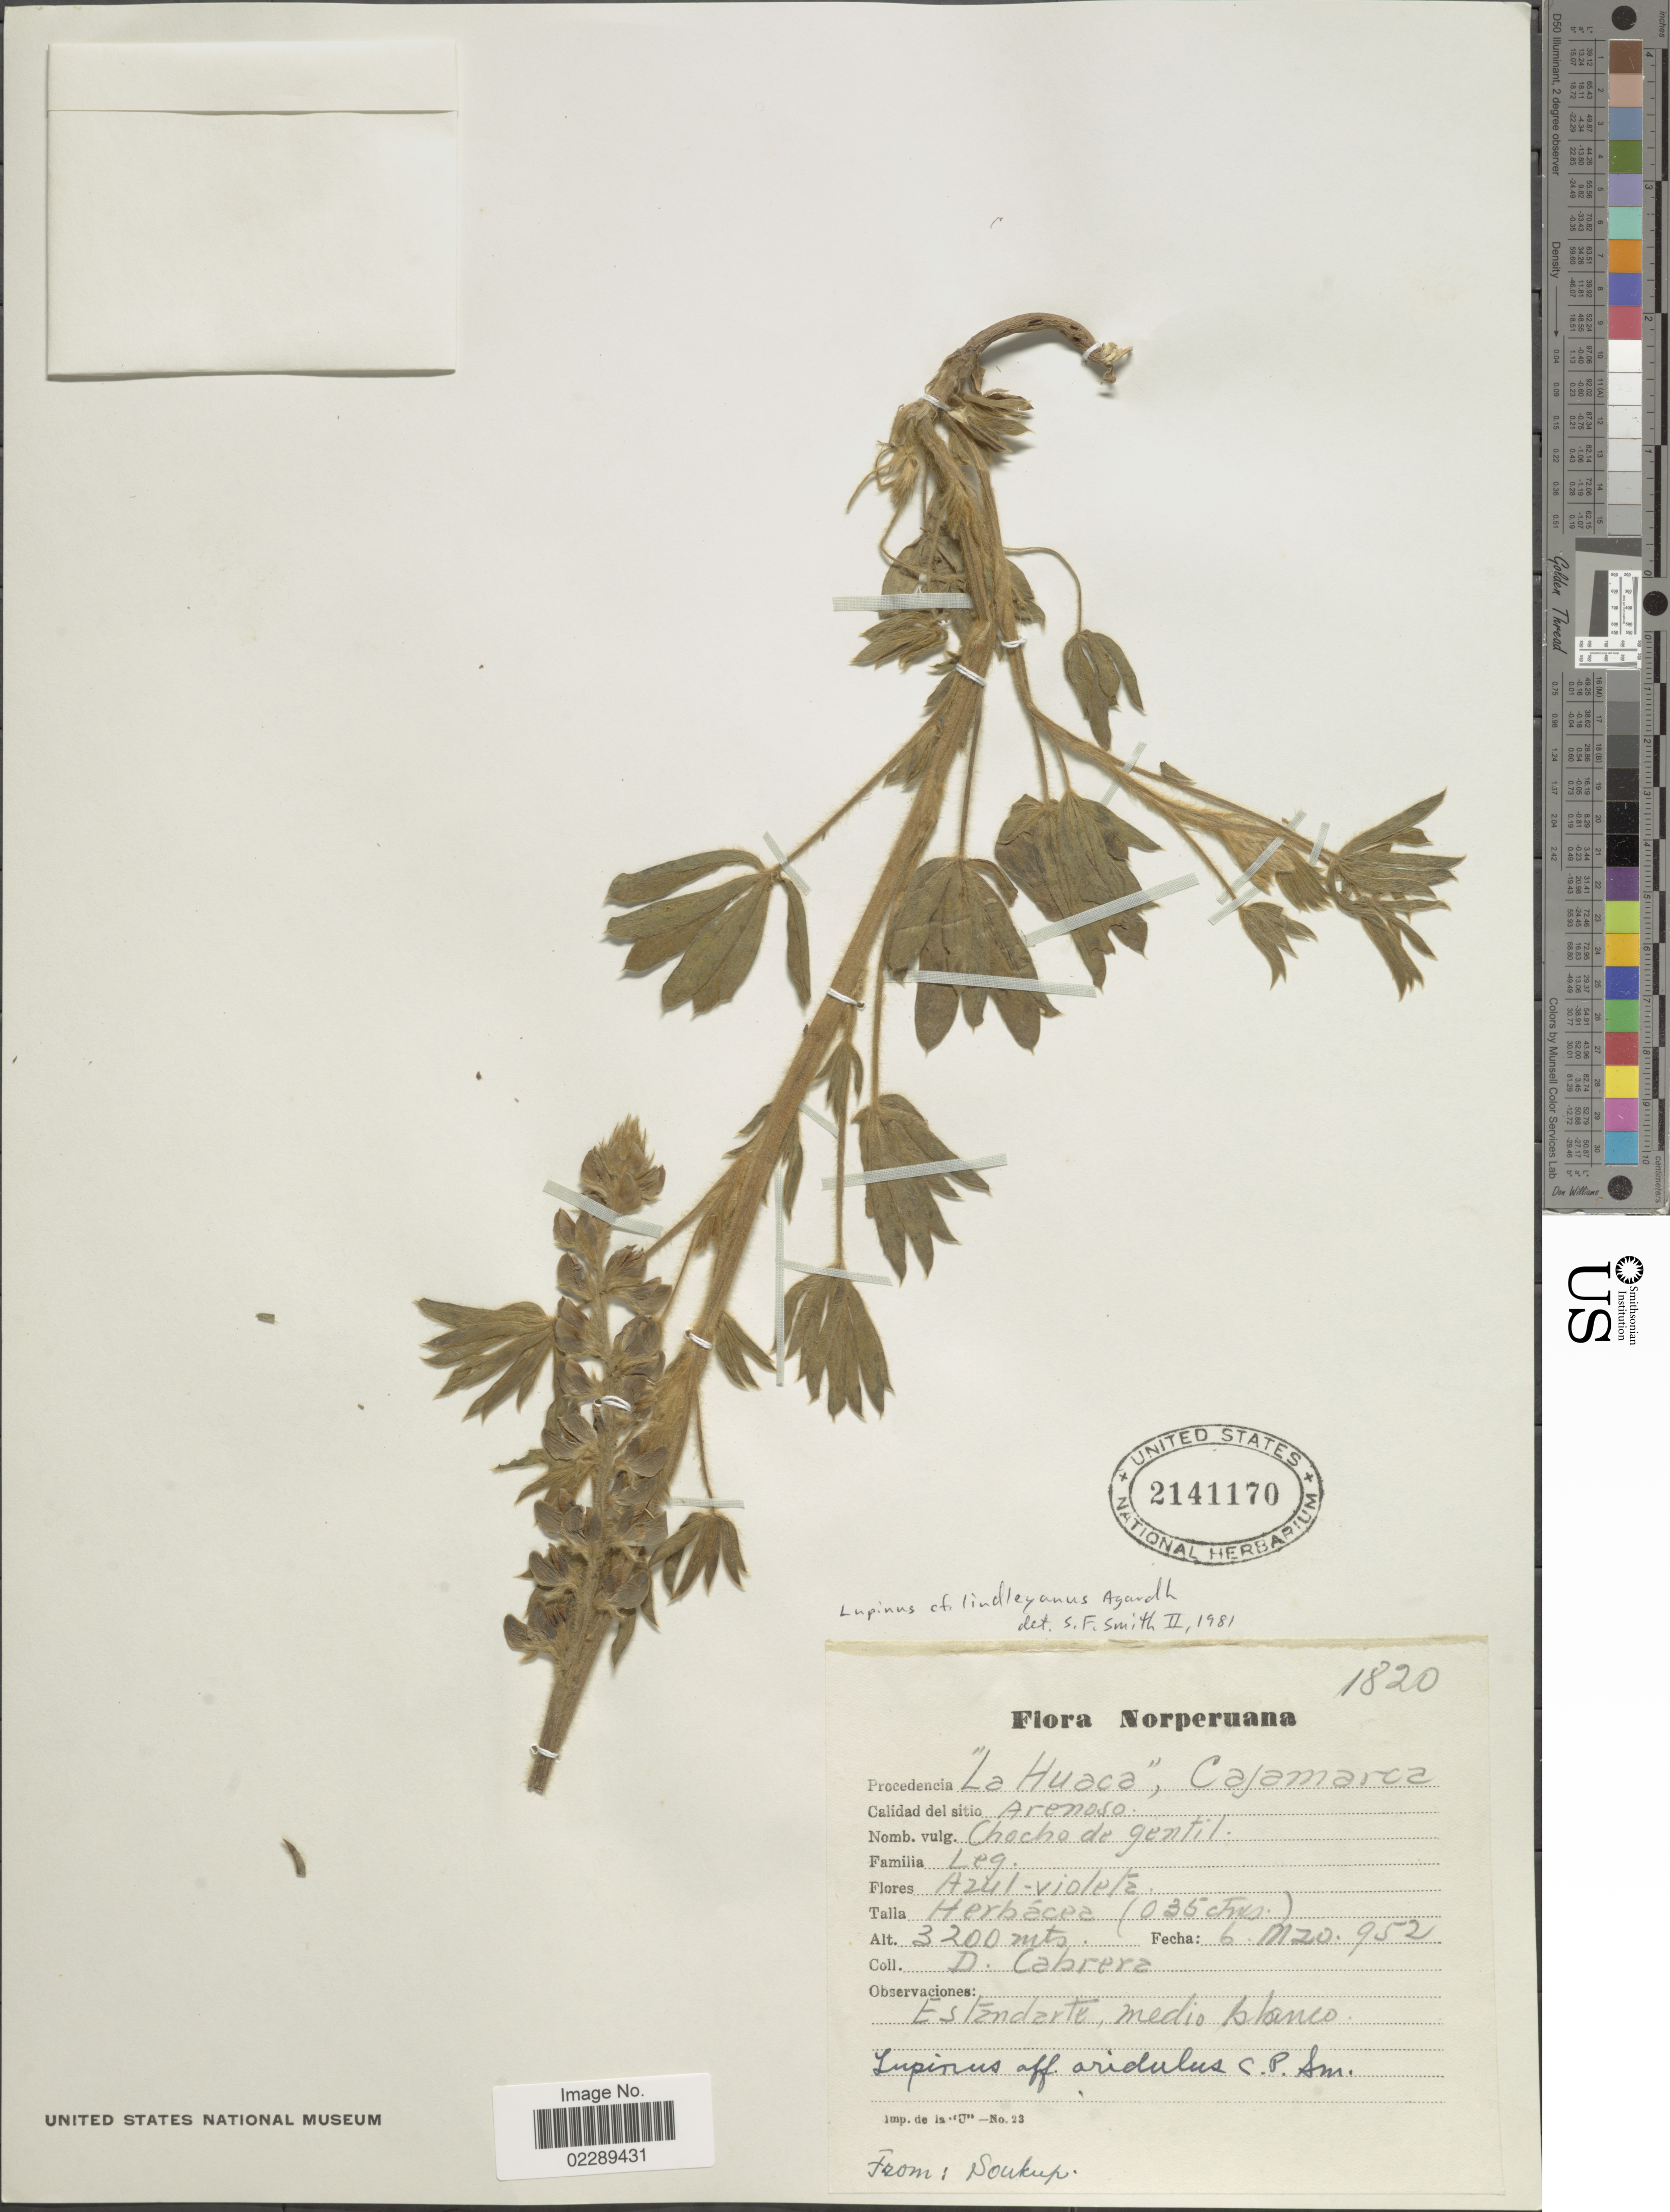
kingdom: Plantae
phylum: Tracheophyta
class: Magnoliopsida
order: Fabales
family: Fabaceae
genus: Lupinus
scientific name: Lupinus lindleyanus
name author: J. Agardh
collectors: D. Cabrera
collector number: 1820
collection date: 1952-03-06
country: Peru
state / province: Cajamarca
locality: La Huaca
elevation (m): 3200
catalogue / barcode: US 2141170